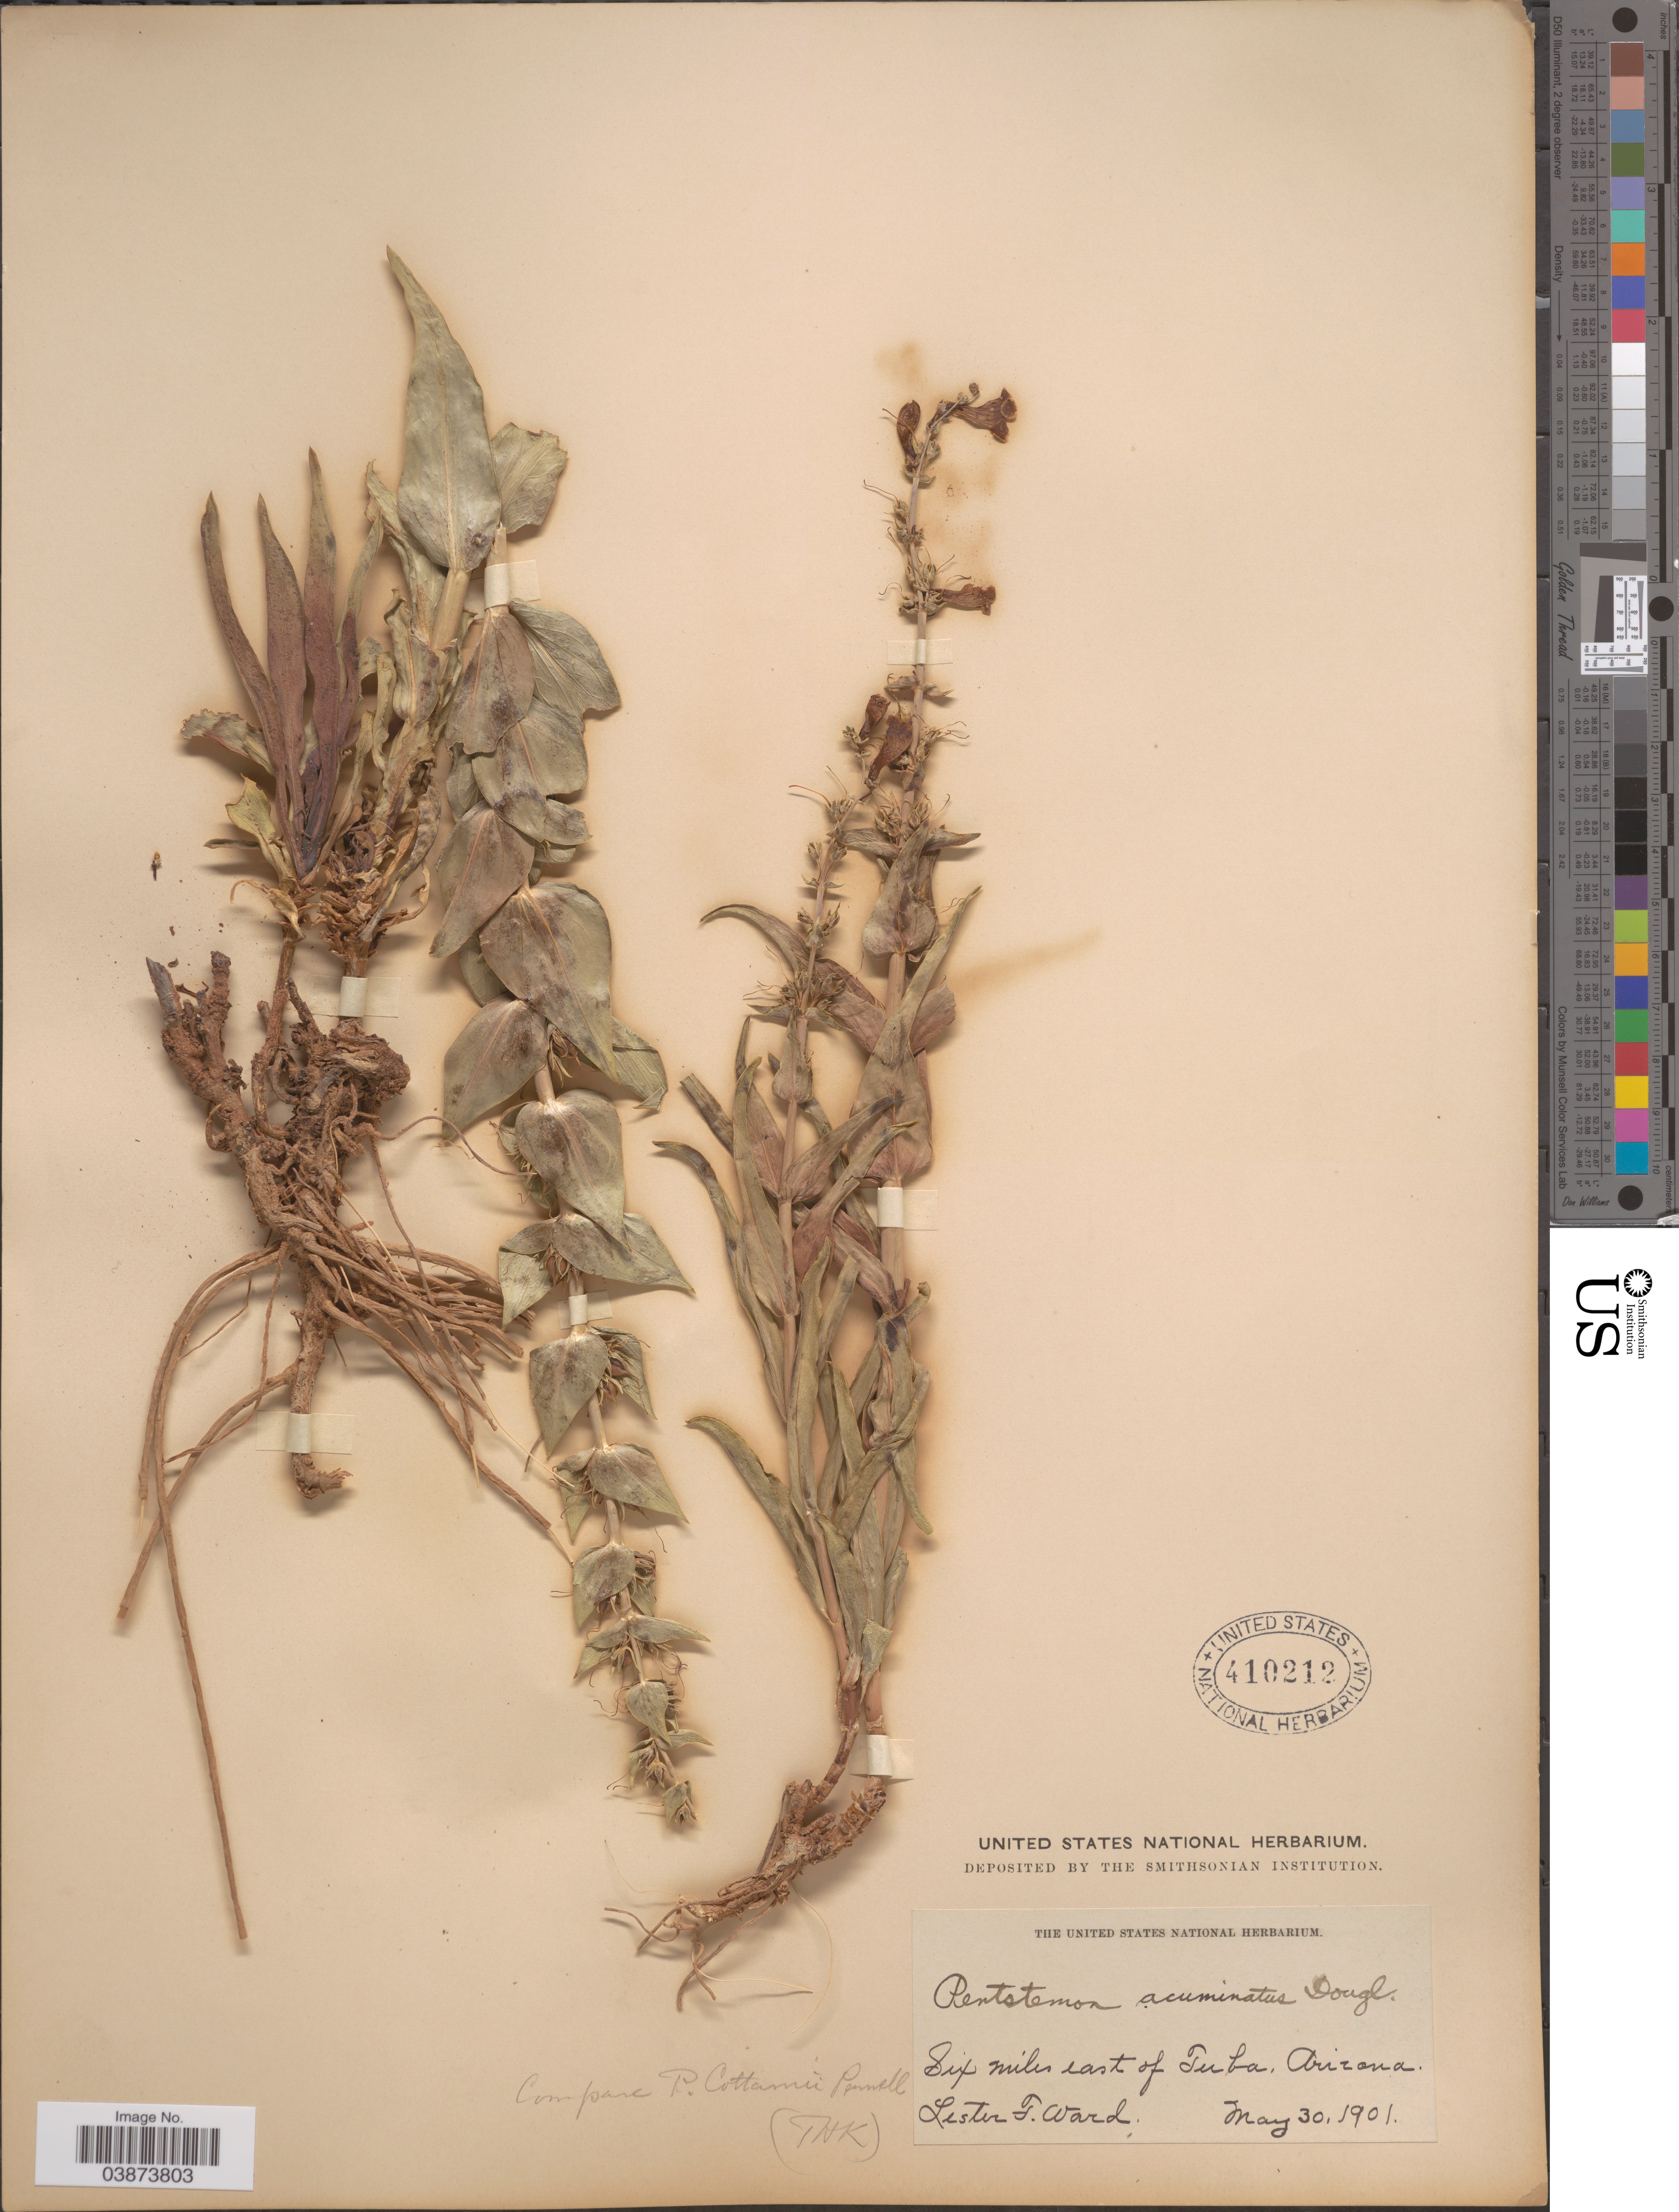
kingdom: Plantae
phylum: Tracheophyta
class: Magnoliopsida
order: Lamiales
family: Plantaginaceae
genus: Penstemon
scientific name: Penstemon caudatus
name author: A. Heller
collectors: L. F. Ward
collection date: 1901-05-30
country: United States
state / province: Arizona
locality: Six miles east of Tuba.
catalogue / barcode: US 410212